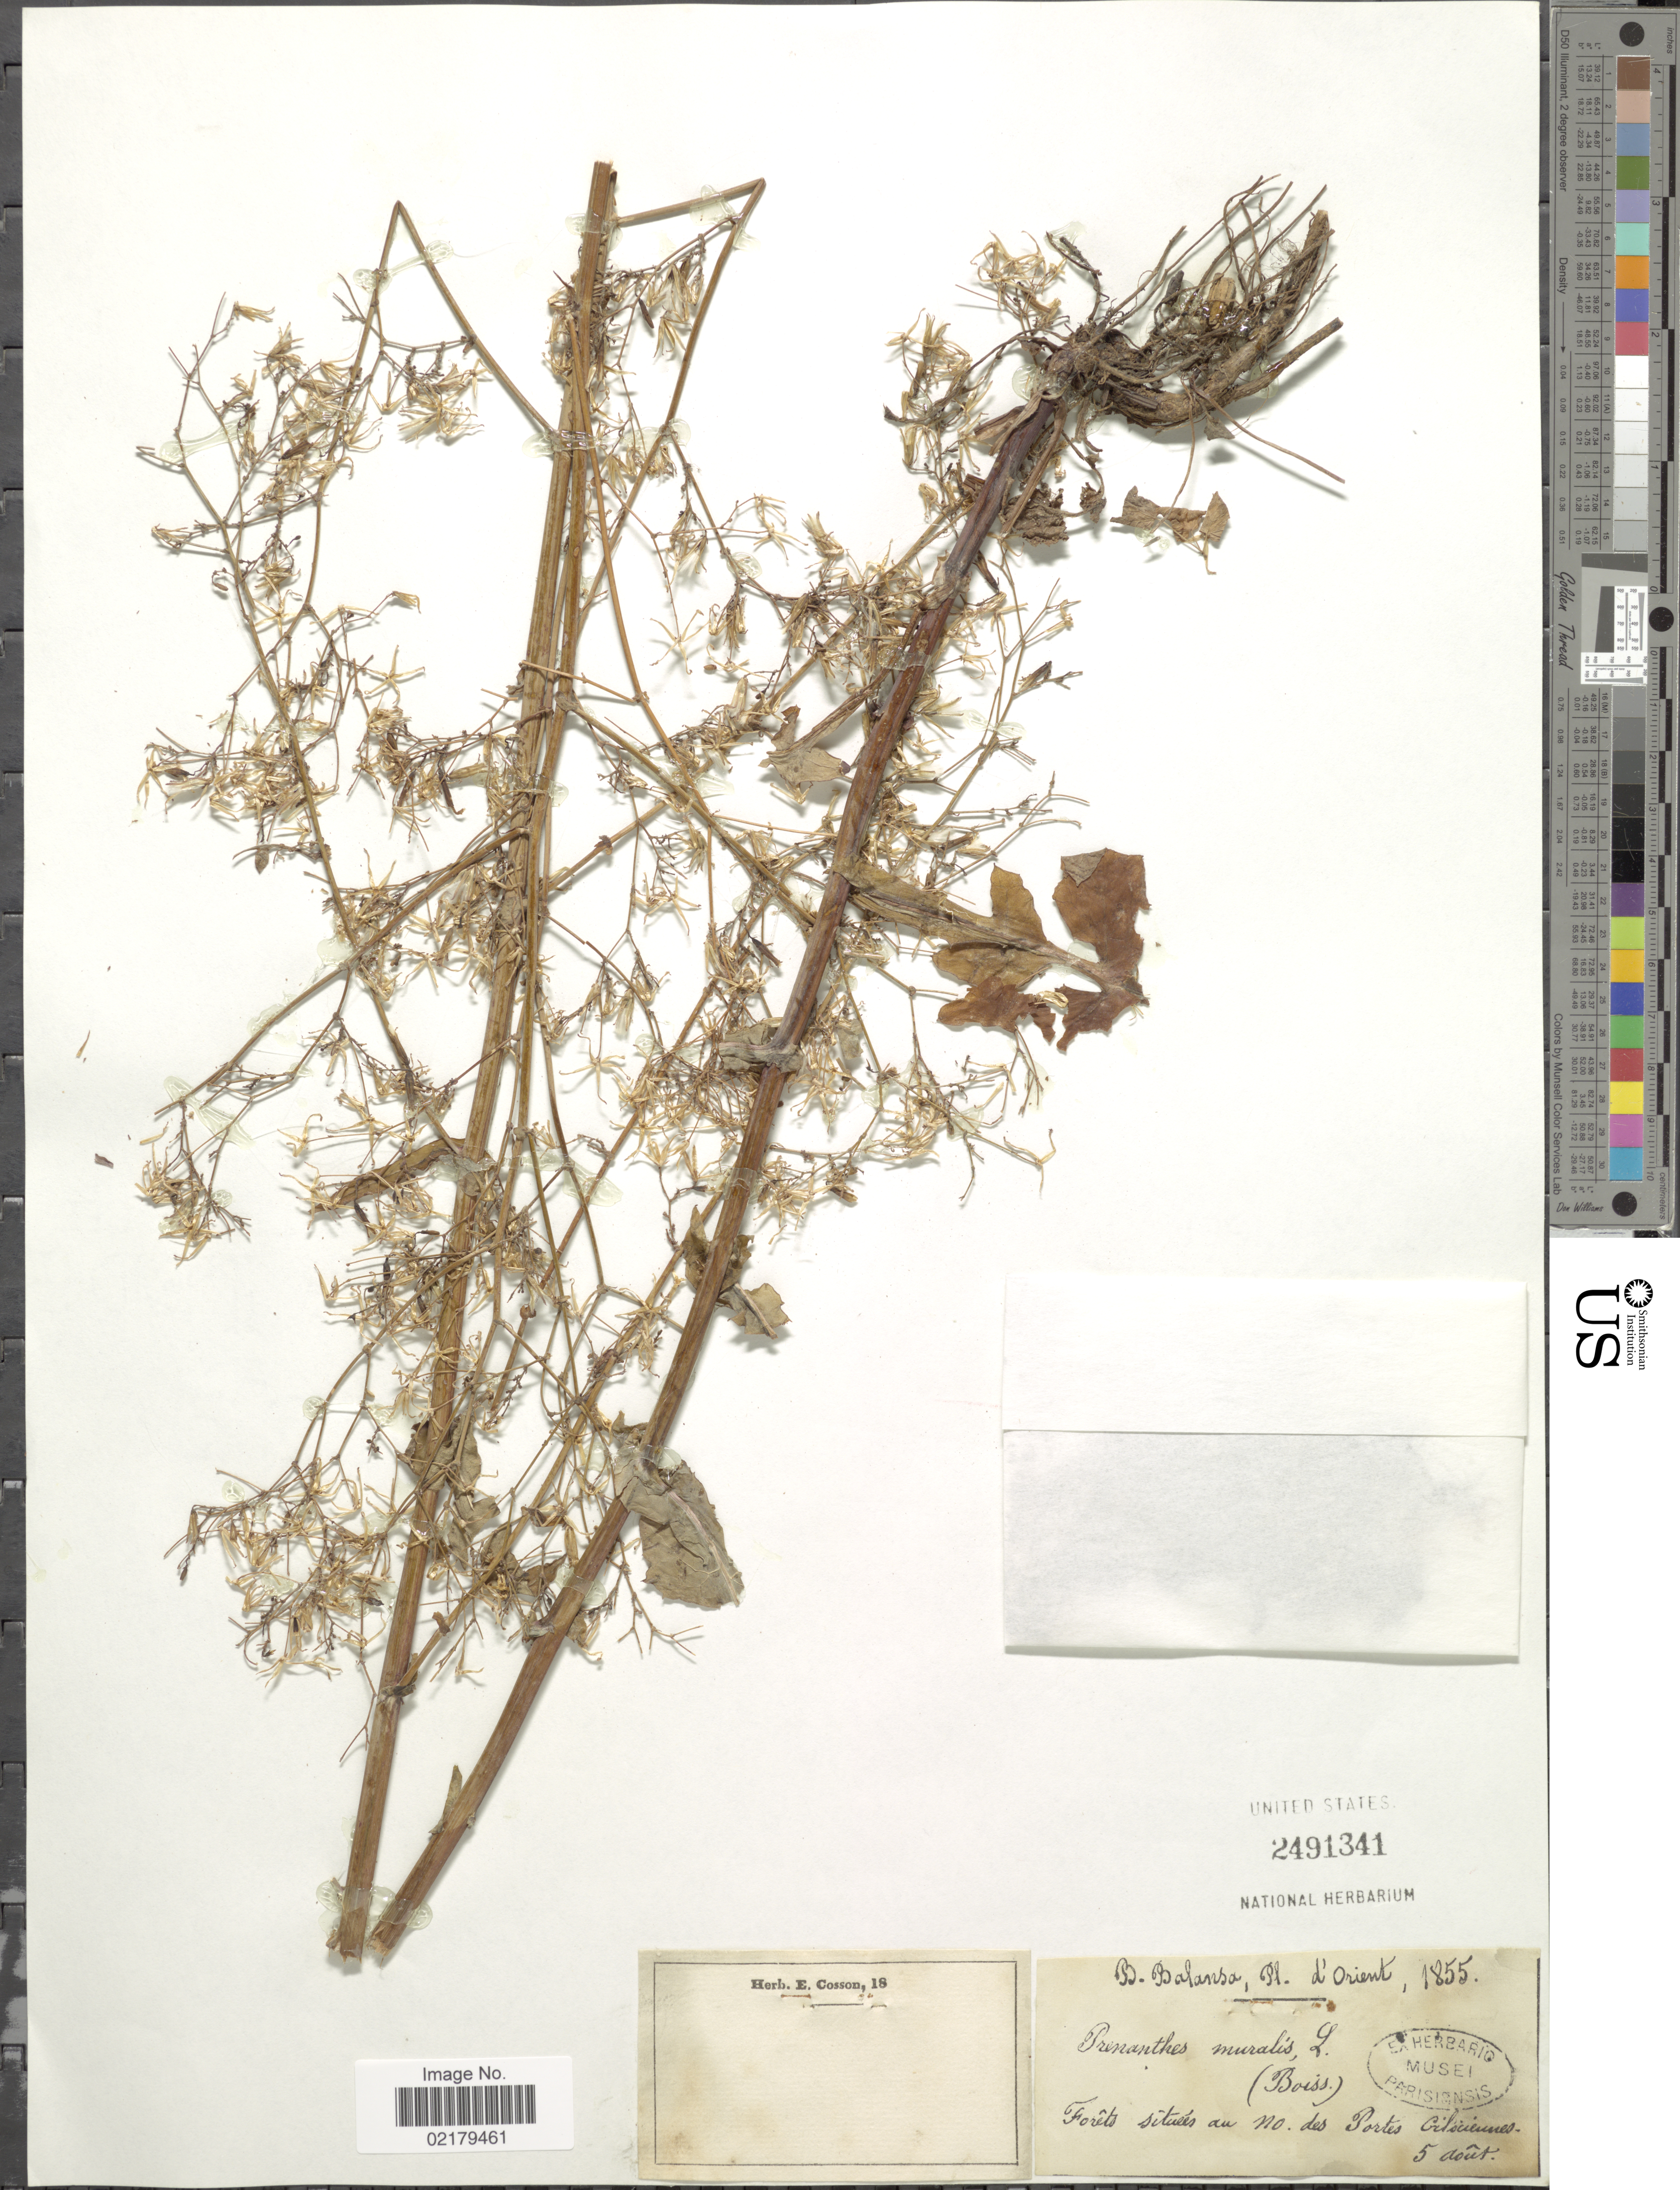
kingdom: Plantae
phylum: Tracheophyta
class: Magnoliopsida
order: Asterales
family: Asteraceae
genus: Lactuca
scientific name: Lactuca muralis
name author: (L.) Gaertn.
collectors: B. Balansa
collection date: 1855-08-05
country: Turkey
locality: D'Orient, Forêts situeés au NO des Portes Ciliciennes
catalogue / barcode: US 2491341